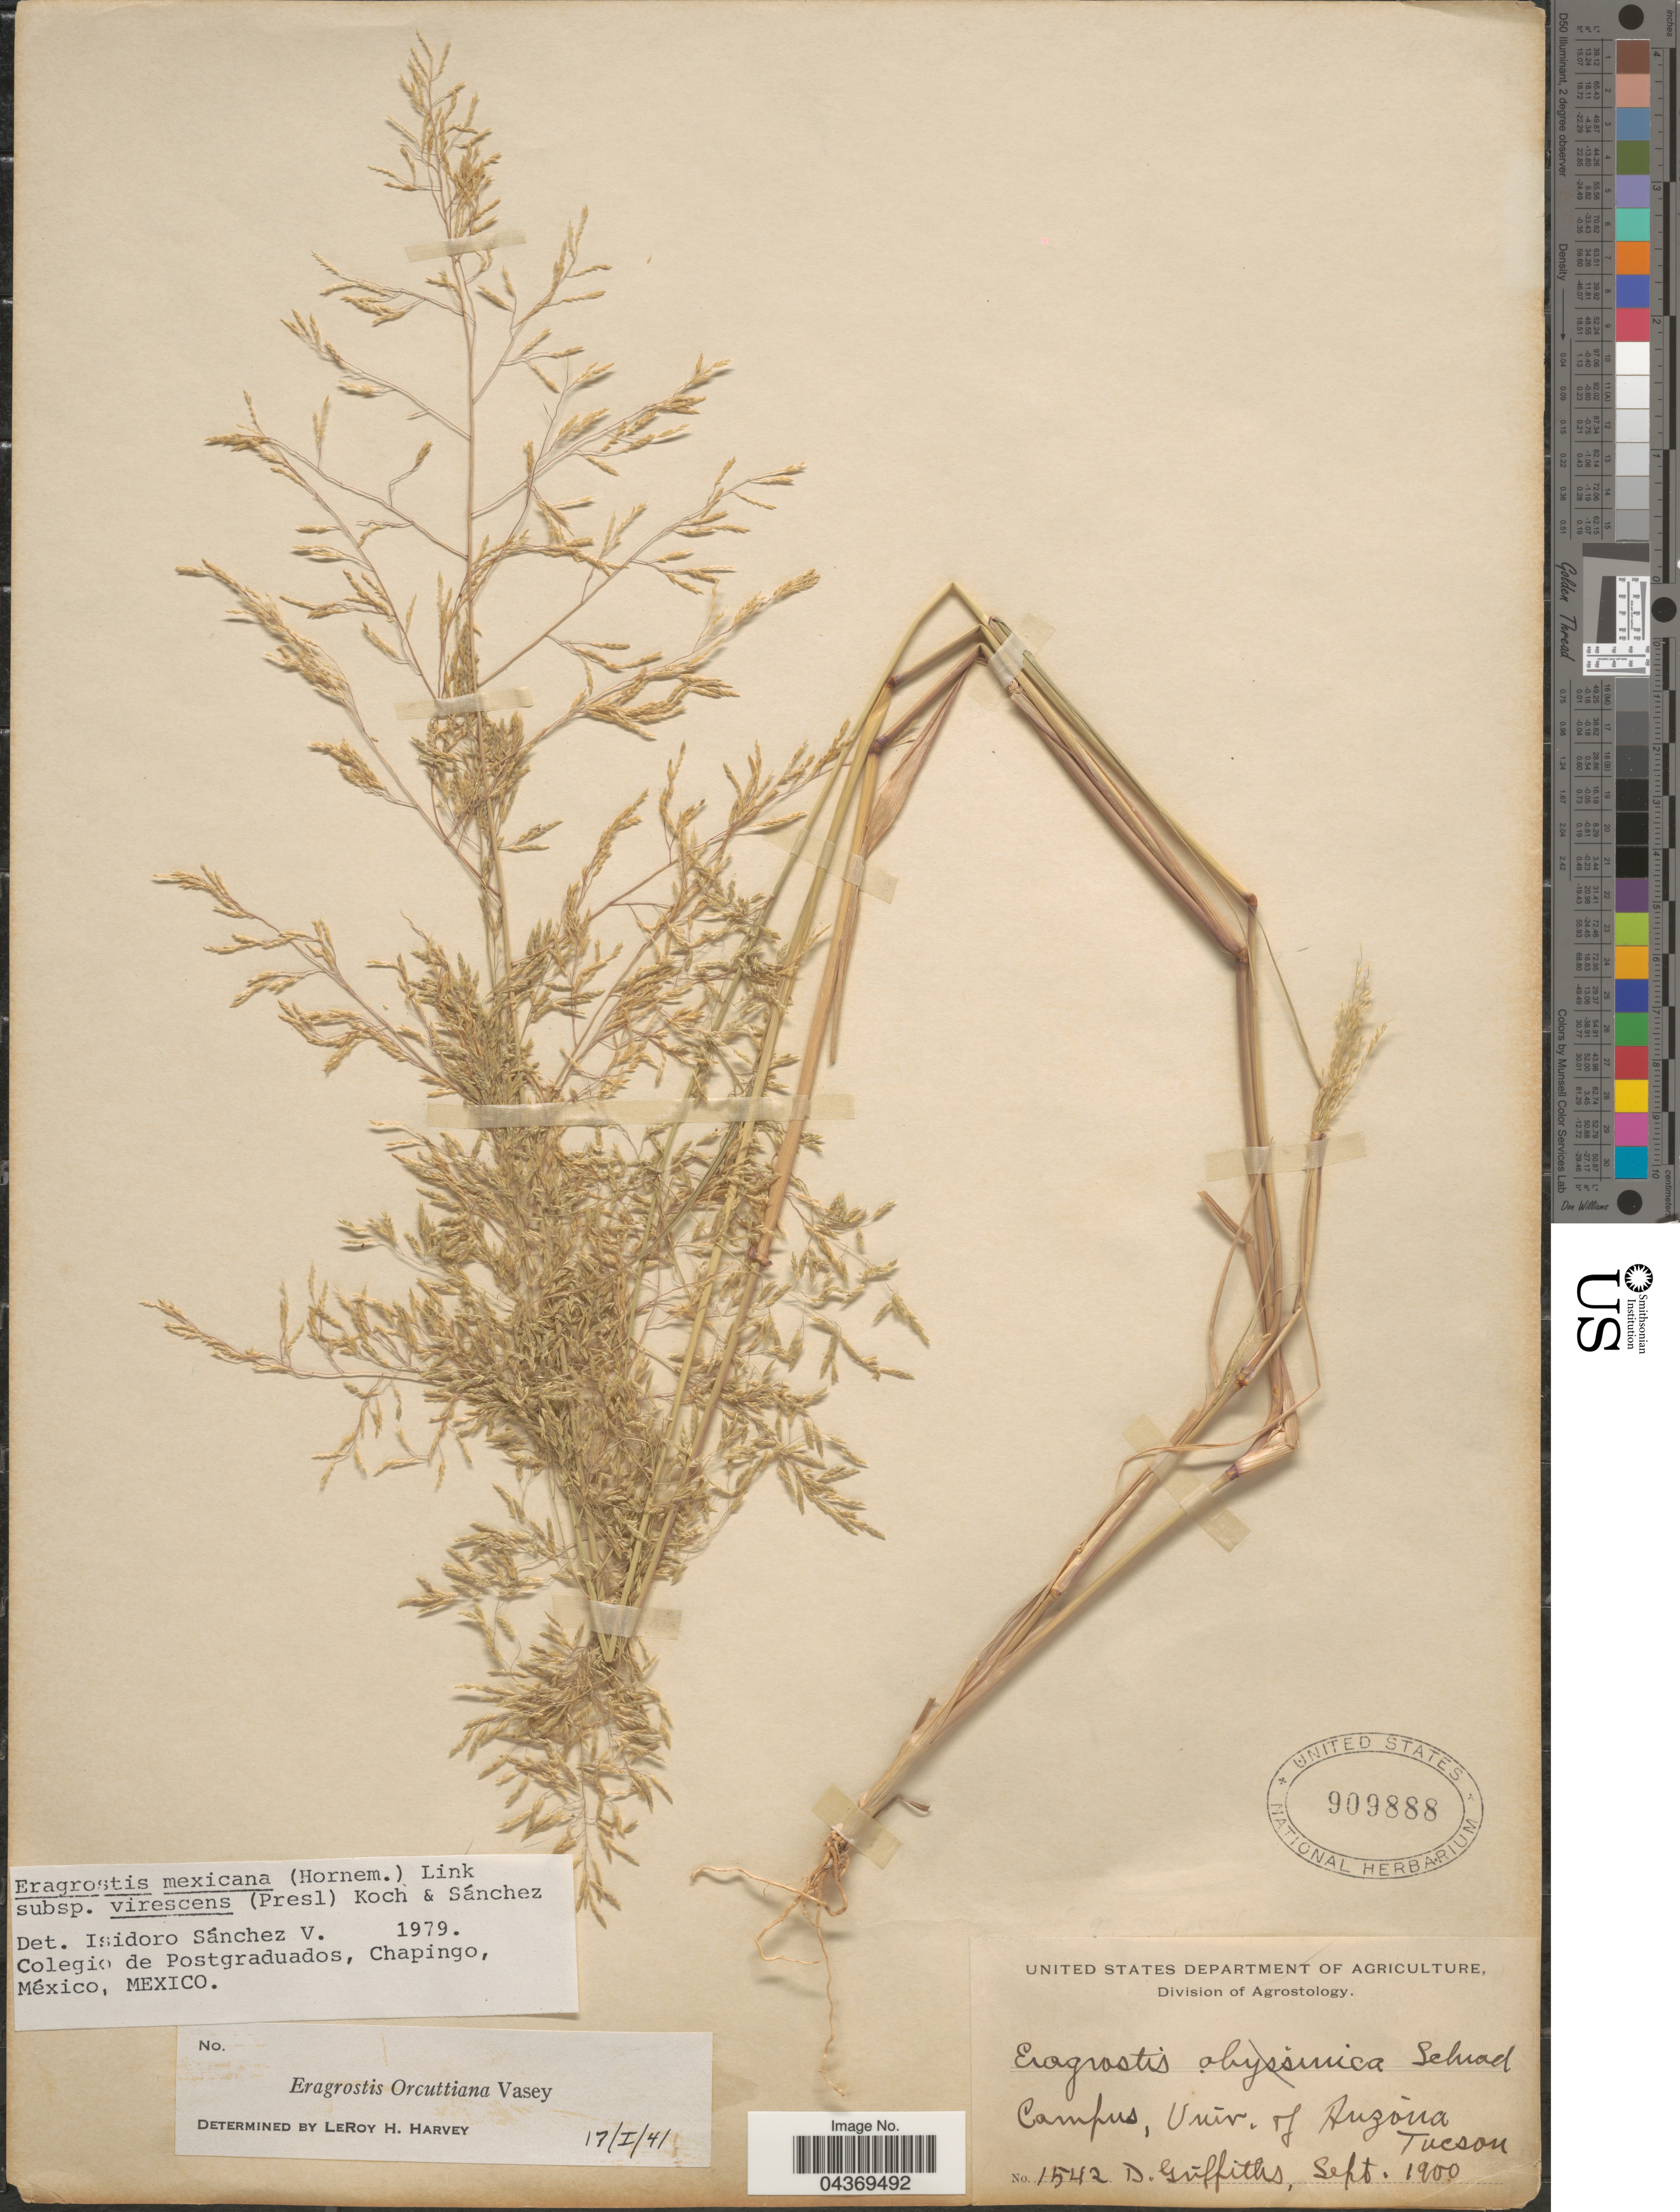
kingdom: Plantae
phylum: Tracheophyta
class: Liliopsida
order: Poales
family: Poaceae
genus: Eragrostis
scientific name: Eragrostis mexicana subsp. virescens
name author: (J. Presl) S.D. Koch & Sánchez Vega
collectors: D. Griffiths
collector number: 1542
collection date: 1900-09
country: United States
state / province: Arizona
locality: Campus, Univ. of Arizona. Tucson.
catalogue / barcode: US 909888